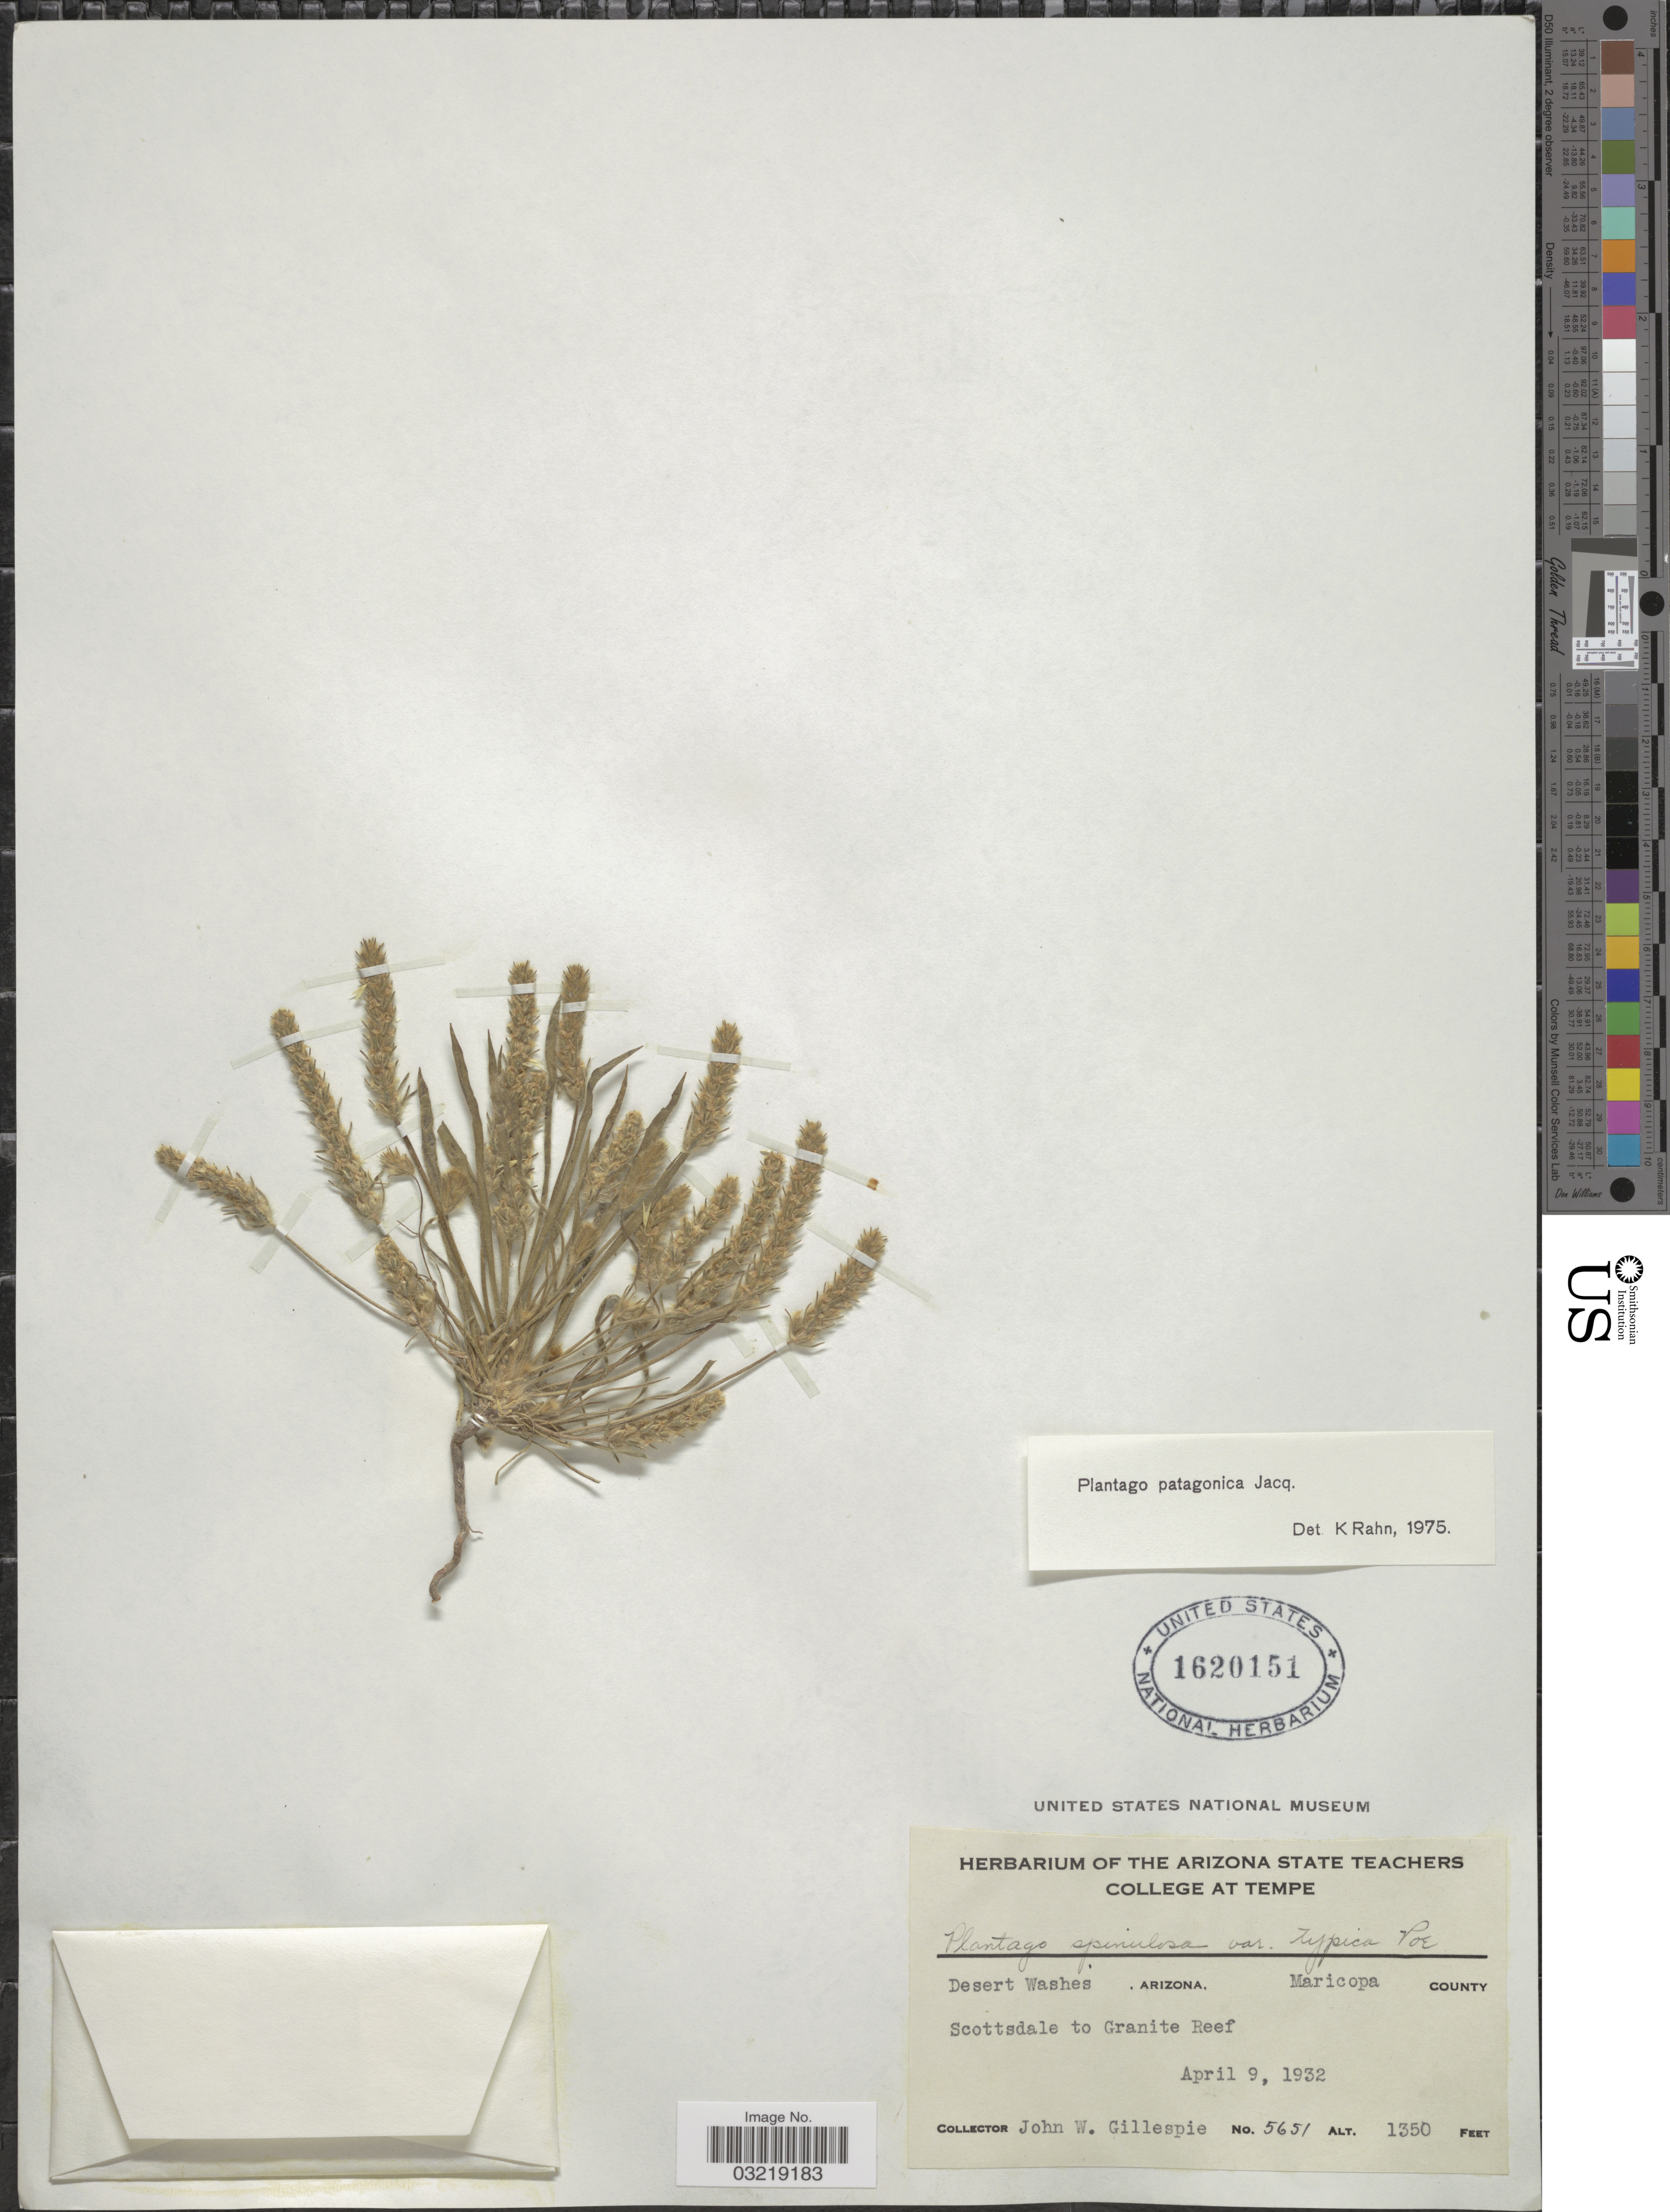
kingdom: Plantae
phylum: Tracheophyta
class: Magnoliopsida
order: Lamiales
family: Plantaginaceae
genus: Plantago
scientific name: Plantago patagonica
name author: Jacq.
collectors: J. W. Gillespie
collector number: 5651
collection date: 1932-04-09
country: United States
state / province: Arizona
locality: Desert Washes. Maricopa County. Scottsdale to Granite Reef.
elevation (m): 411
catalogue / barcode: US 1620151